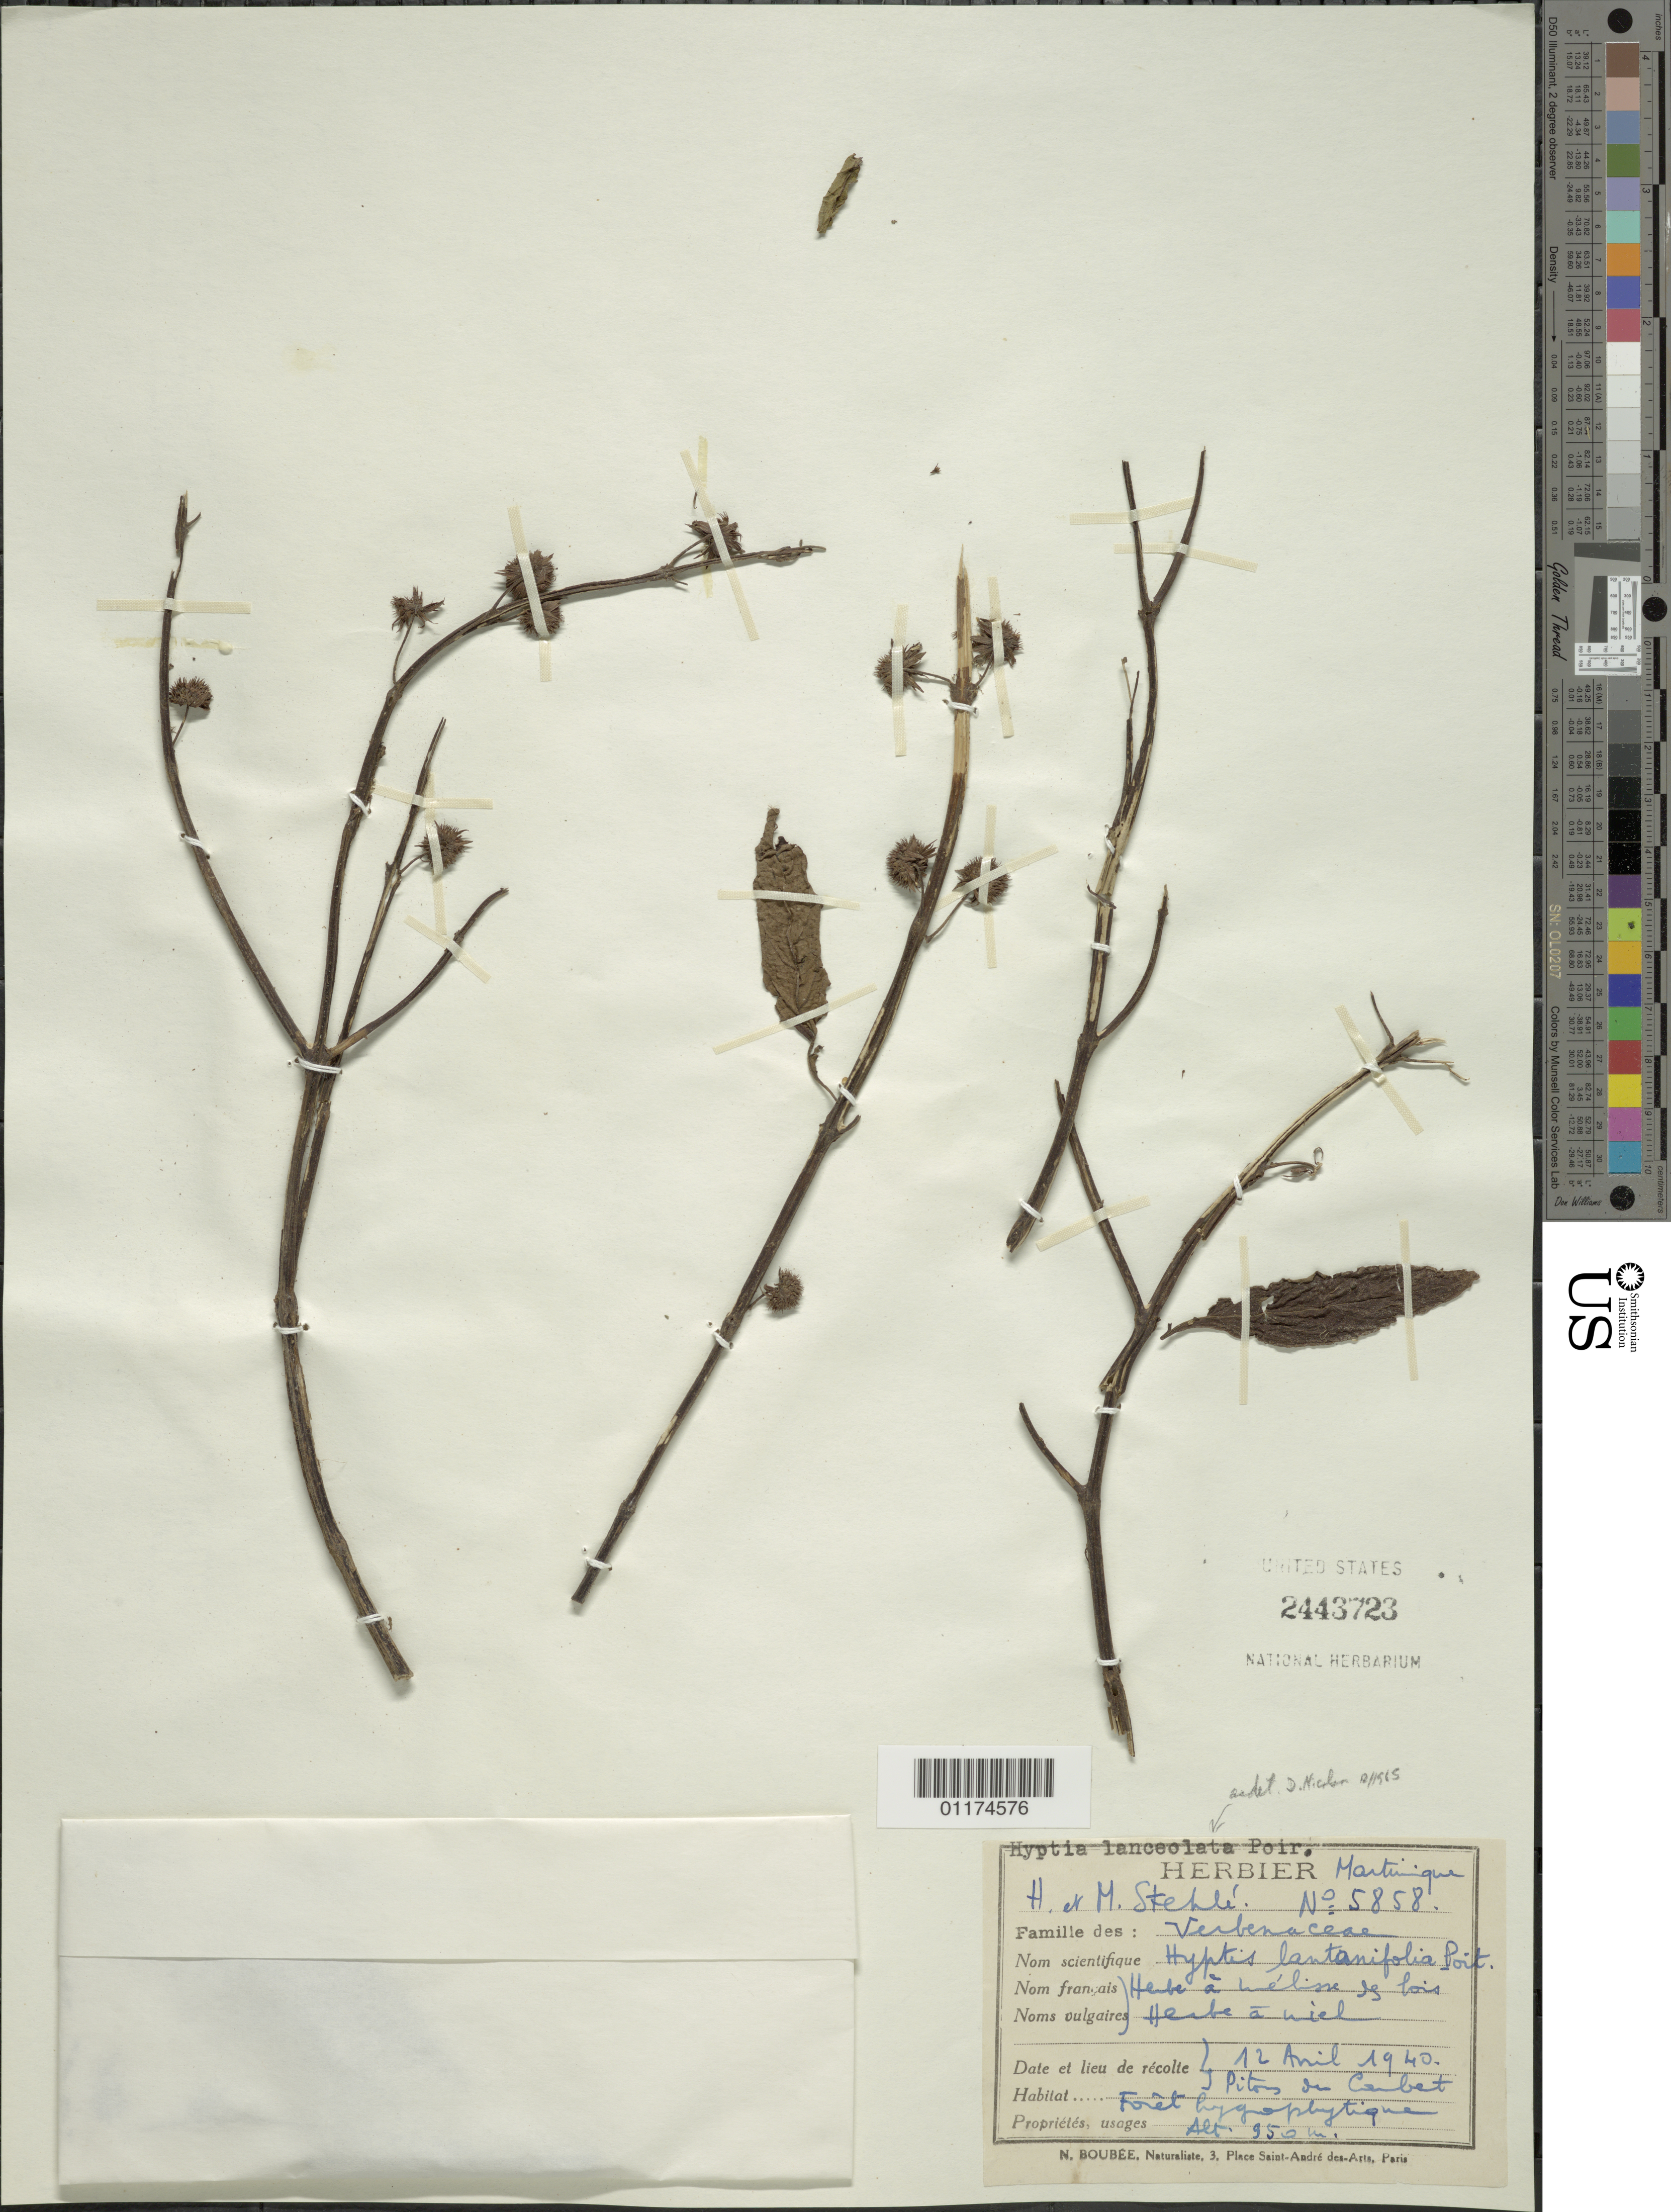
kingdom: Plantae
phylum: Tracheophyta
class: Magnoliopsida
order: Lamiales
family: Lamiaceae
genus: Hyptis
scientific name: Hyptis lantanifolia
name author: Poit.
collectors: H. Stehlé & M. Stehlé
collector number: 5858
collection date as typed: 12 Apr 1940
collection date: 1940-04-12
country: Martinique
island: Martinique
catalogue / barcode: US 2443723